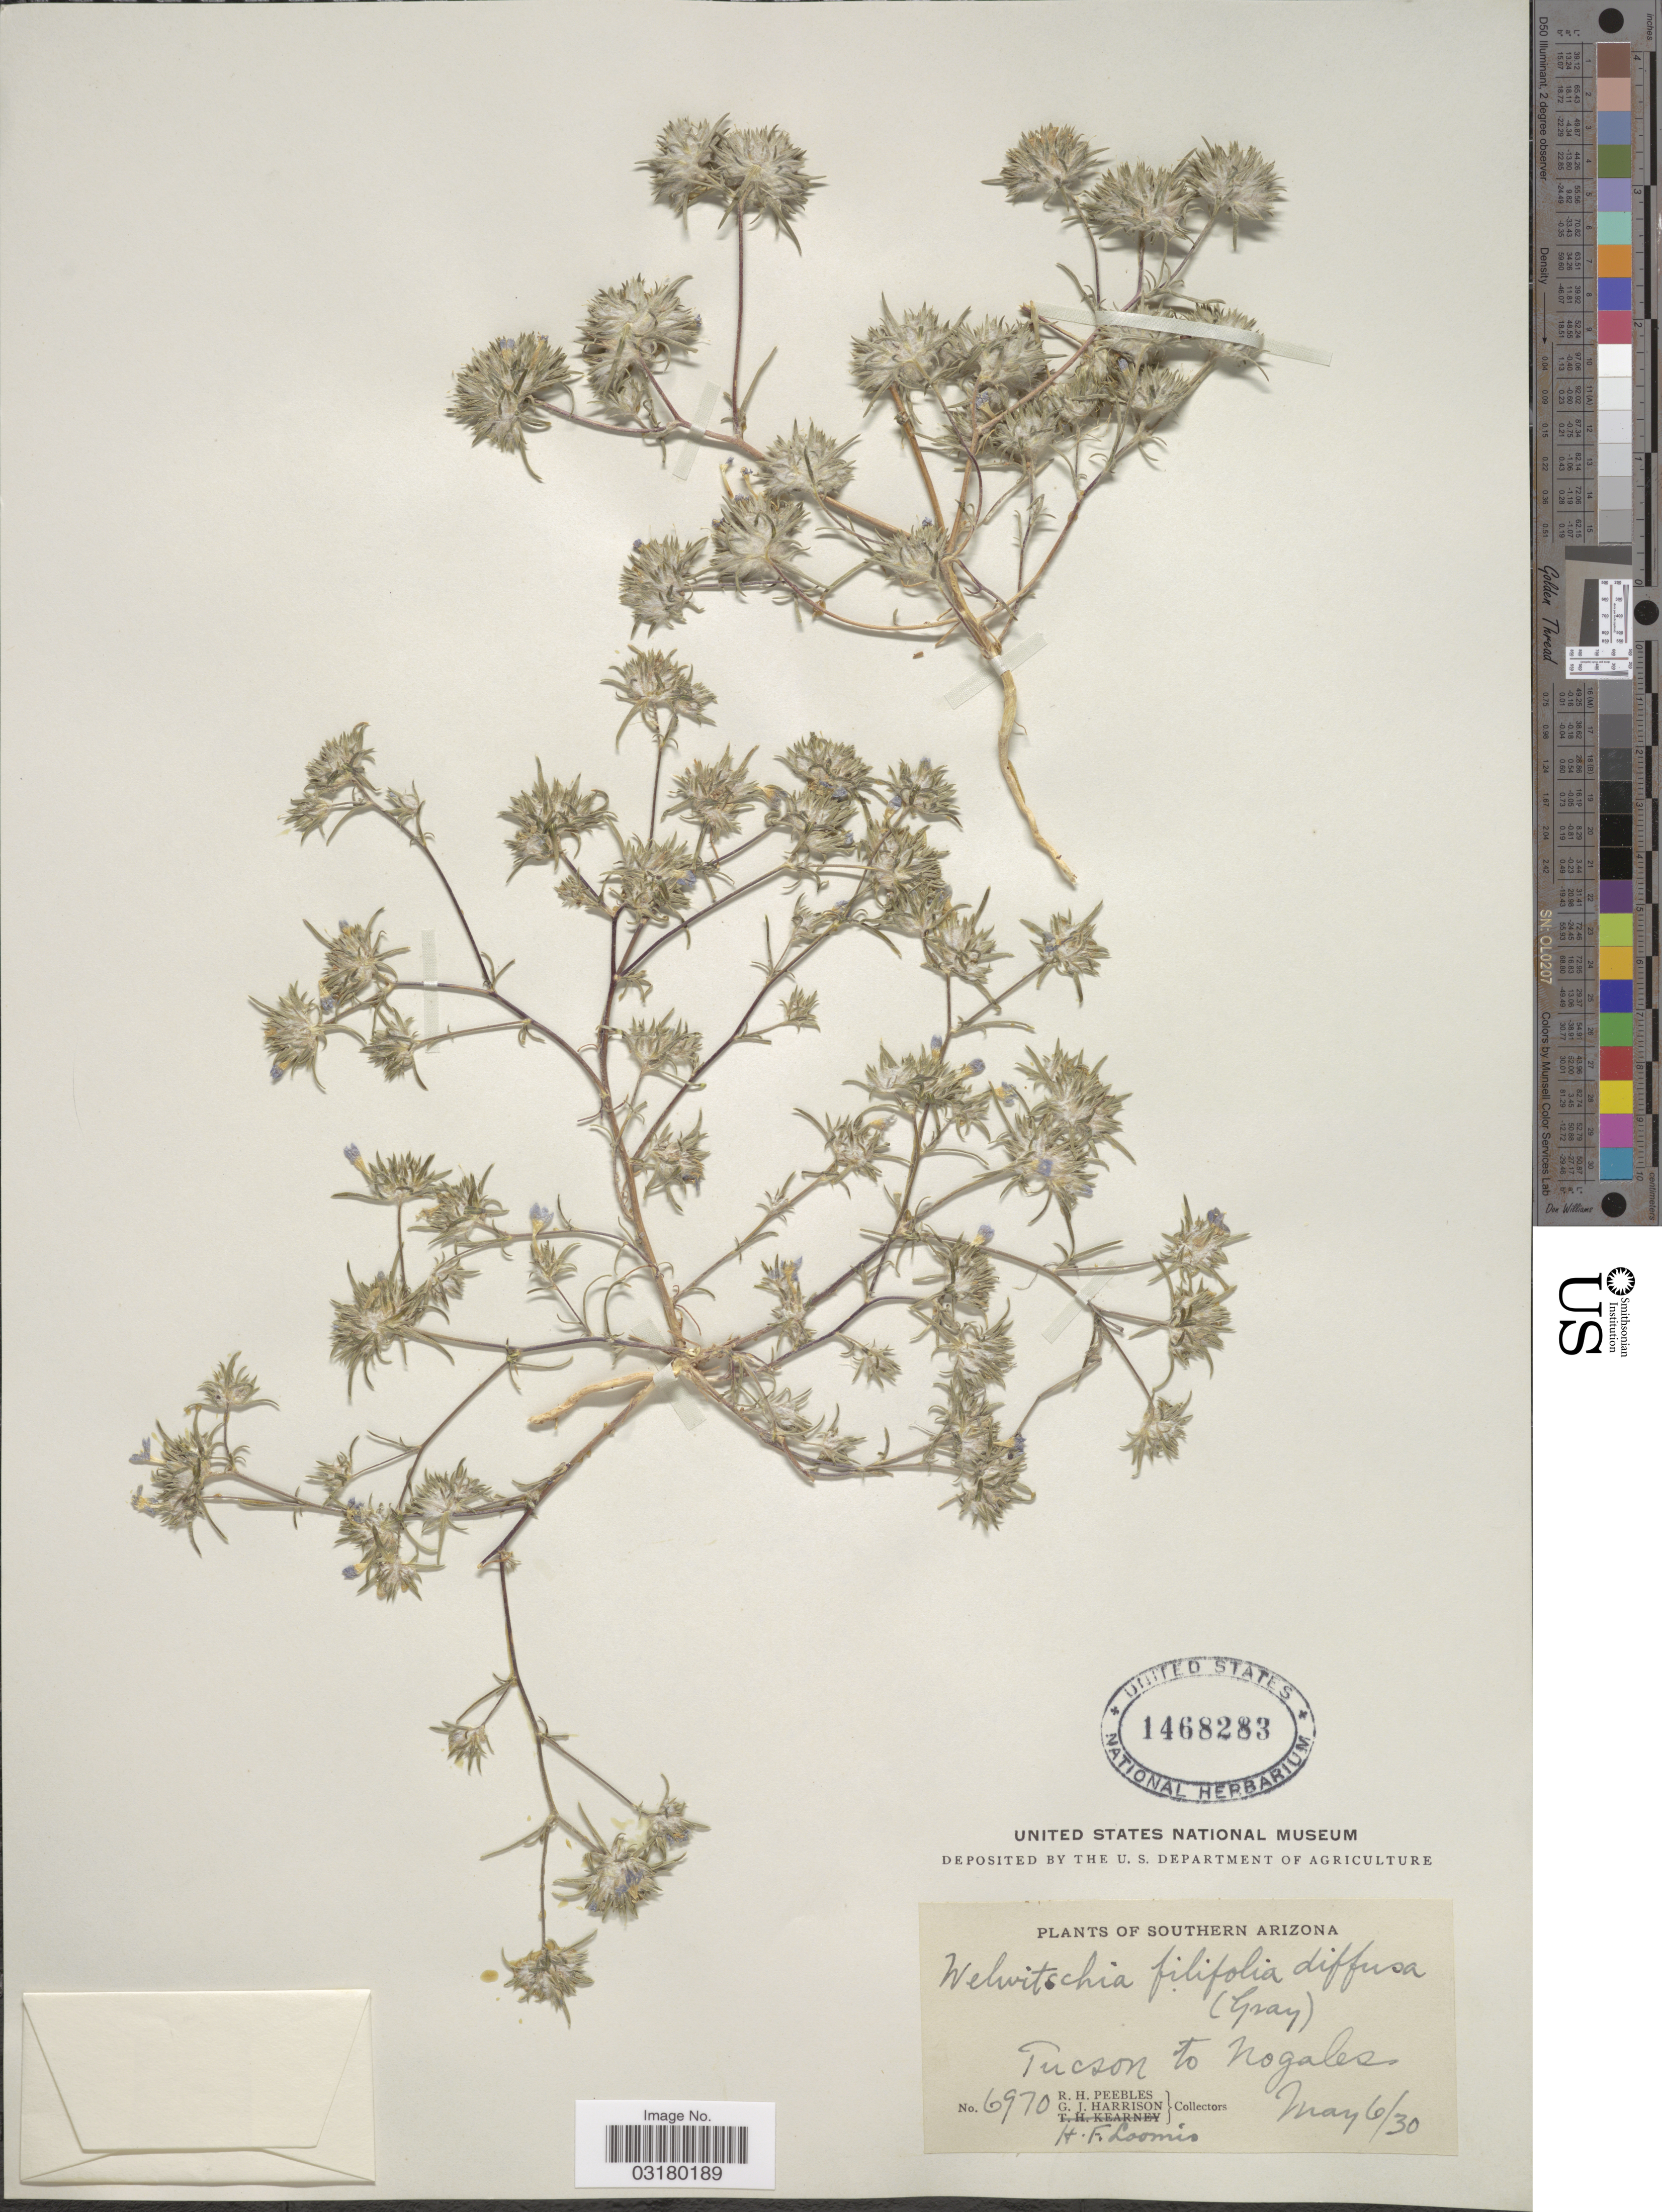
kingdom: Plantae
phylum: Tracheophyta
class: Magnoliopsida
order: Ericales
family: Polemoniaceae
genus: Eriastrum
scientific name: Eriastrum diffusum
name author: (A. Gray) H. Mason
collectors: R. H. Peebles, G. J. Harrison & H. F. Loomis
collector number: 6970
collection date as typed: Transcribed d/m/y: 6/5/30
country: United States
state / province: Arizona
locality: Southern Arizona. Tucson to Nogales.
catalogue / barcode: US 1468283